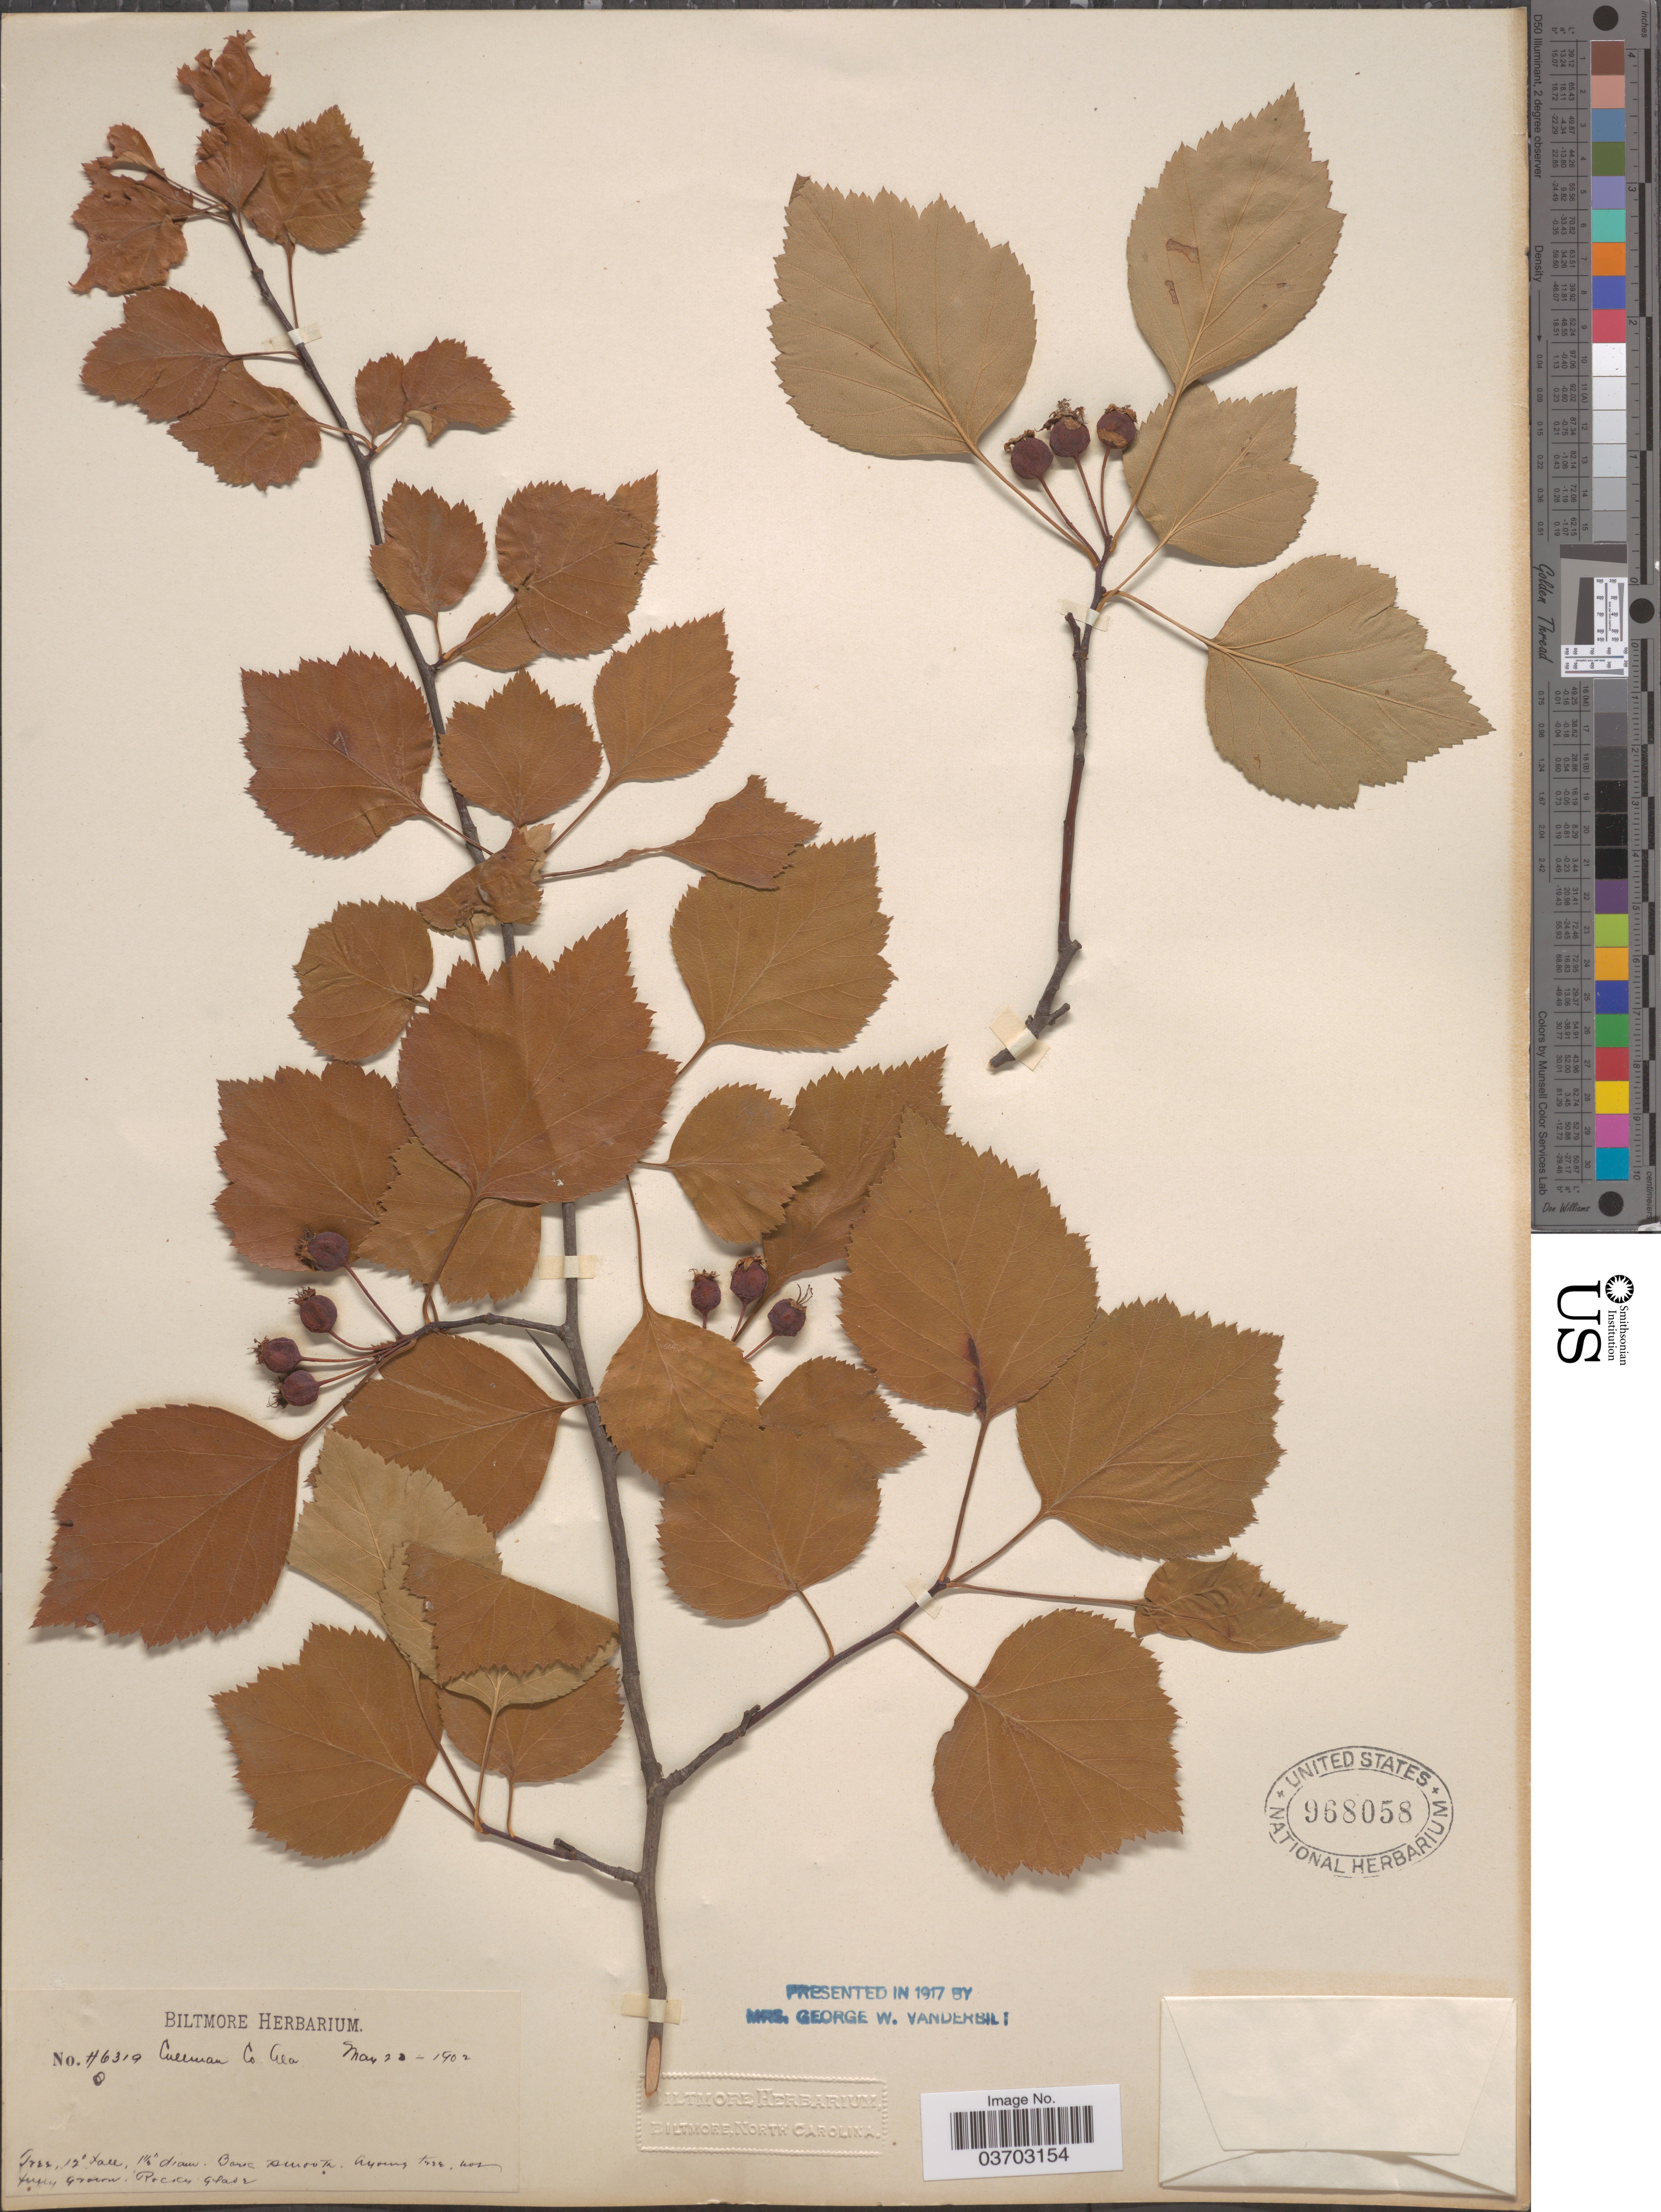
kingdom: Plantae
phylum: Tracheophyta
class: Magnoliopsida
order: Rosales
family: Rosaceae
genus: Crataegus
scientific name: Crataegus sp.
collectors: ex herb. Biltmore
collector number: H6319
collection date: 1902-05-22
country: United States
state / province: Alabama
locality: Cullman Co.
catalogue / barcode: US 968058